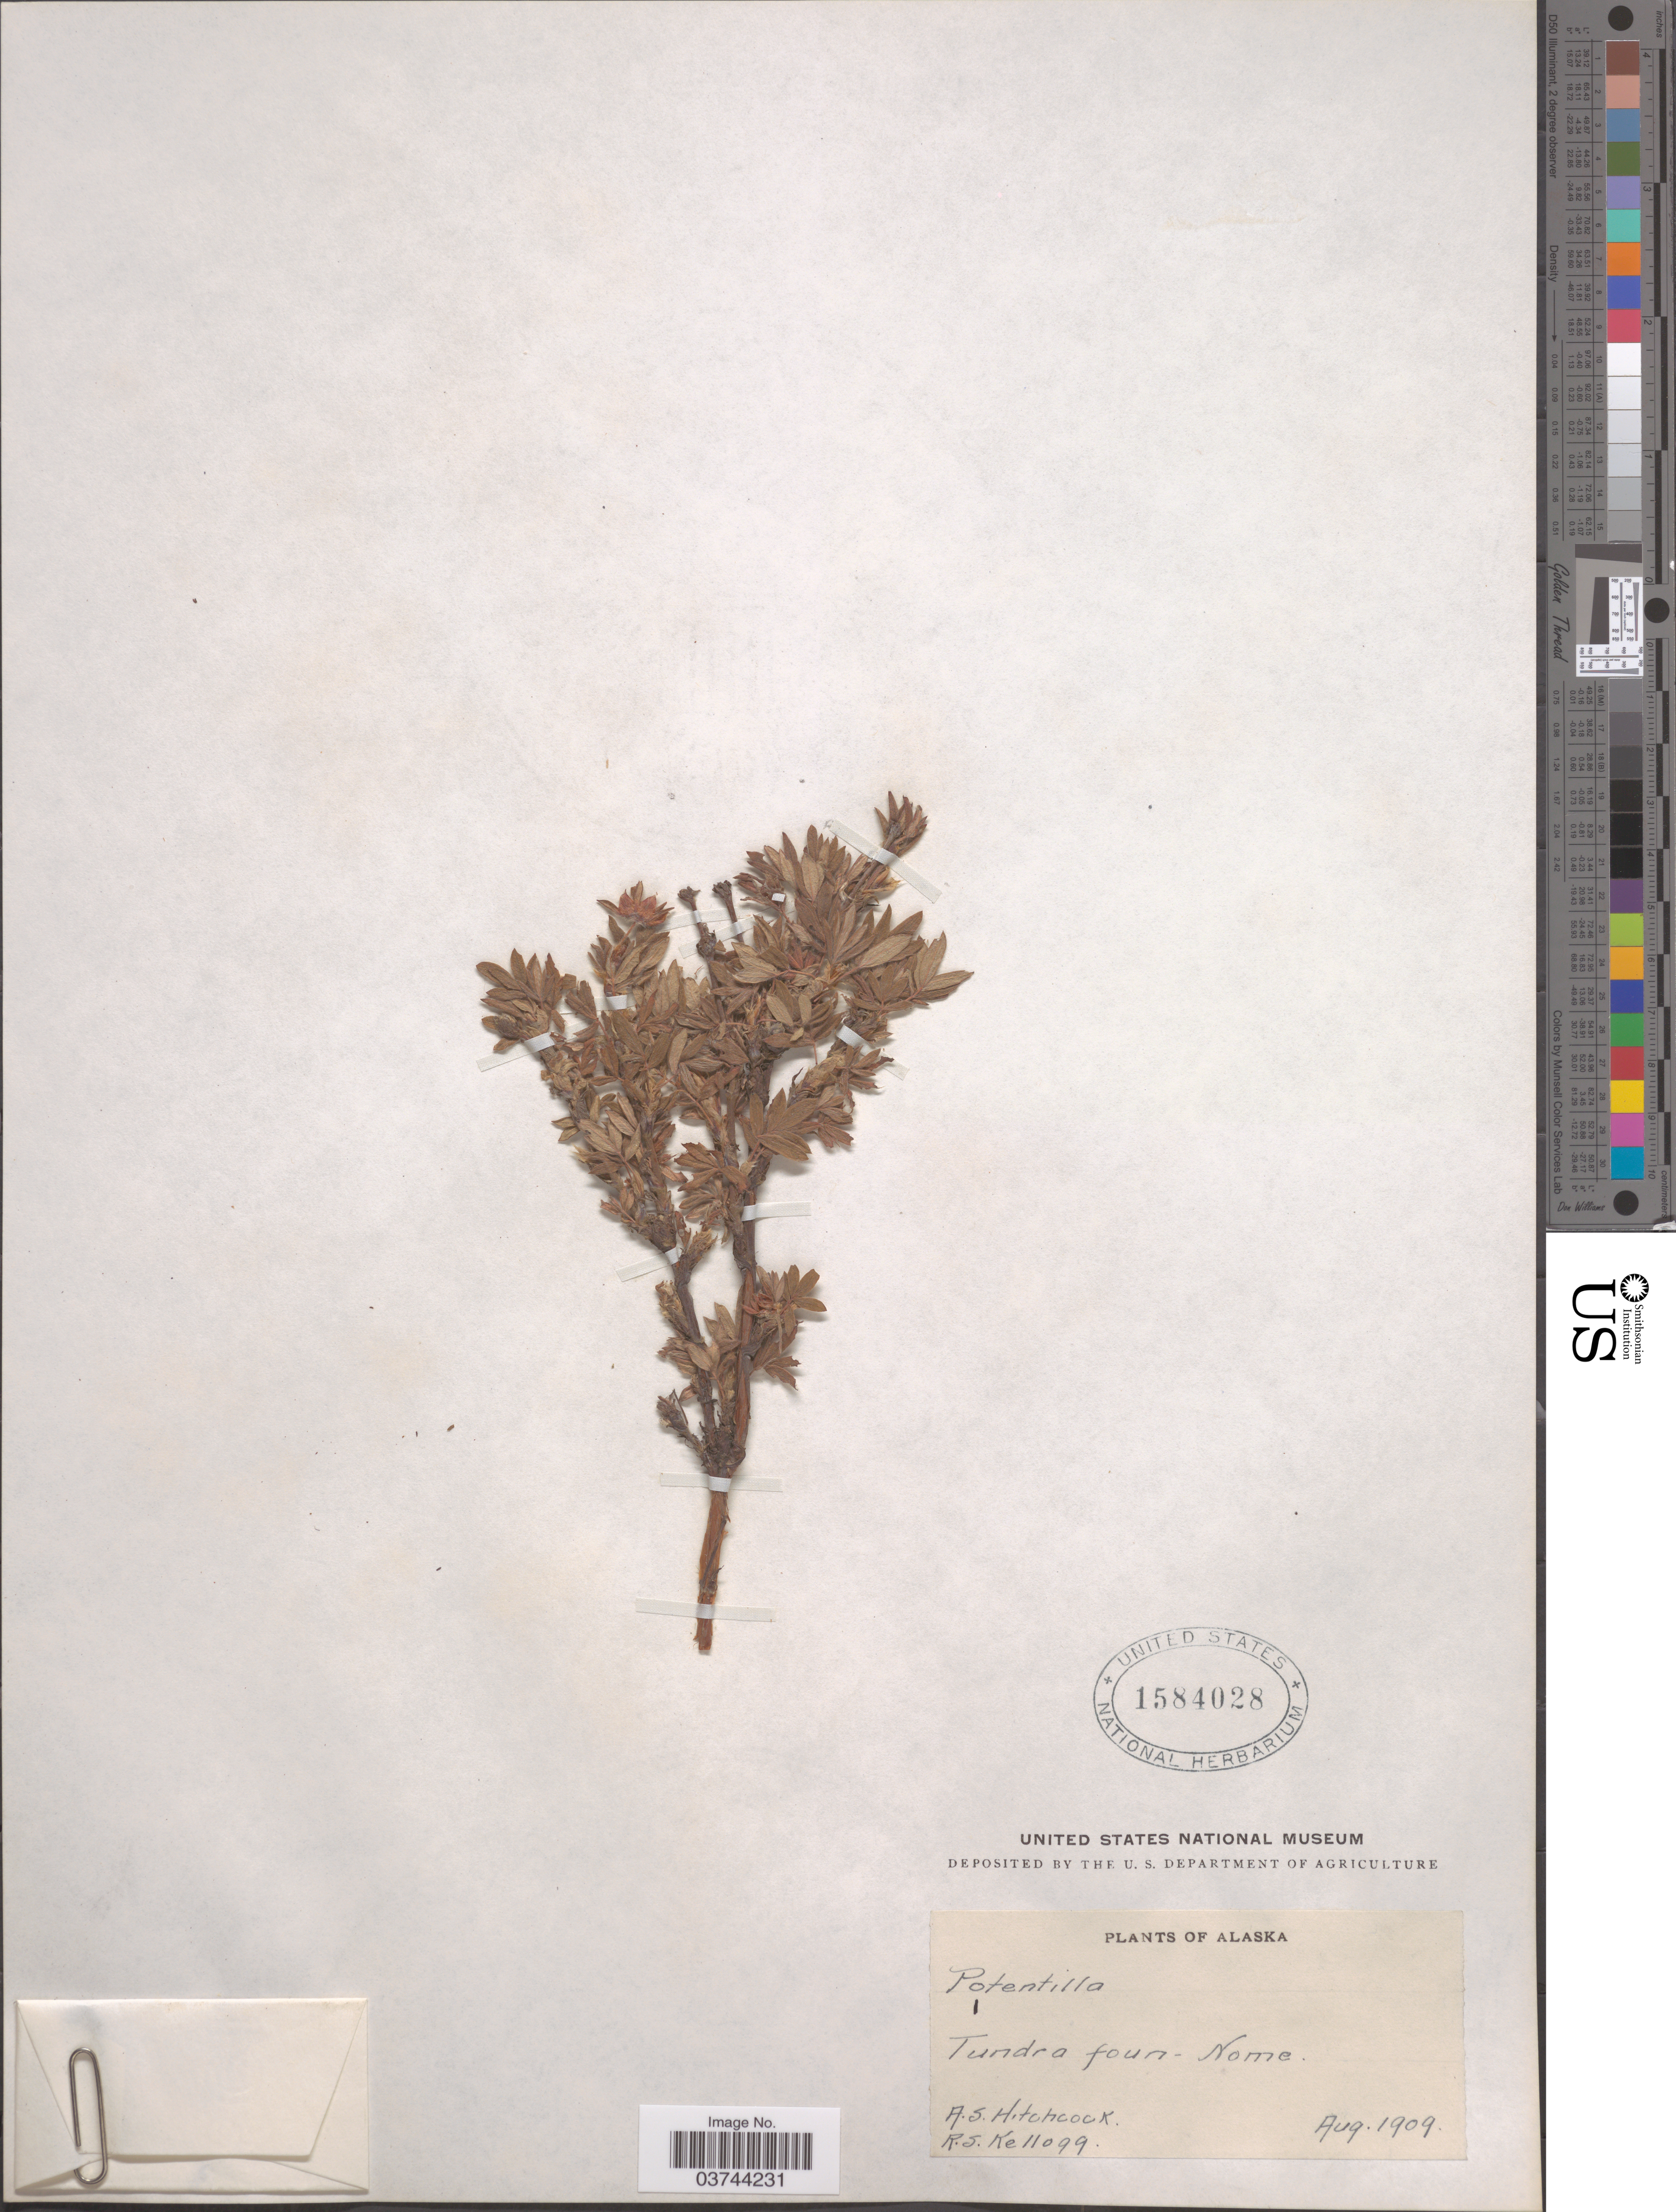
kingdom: Plantae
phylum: Tracheophyta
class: Magnoliopsida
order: Rosales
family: Rosaceae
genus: Dasiphora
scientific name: Dasiphora fruticosa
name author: (L.) Rydb.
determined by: Strong, Mark T., (BOT), Smithsonian Institution - National Museum of Natural History (UNITED STATES)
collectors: A. S. Hitchcock & R. Kellogg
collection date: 1909-08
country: United States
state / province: Alaska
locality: Nome.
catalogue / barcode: US 1584028